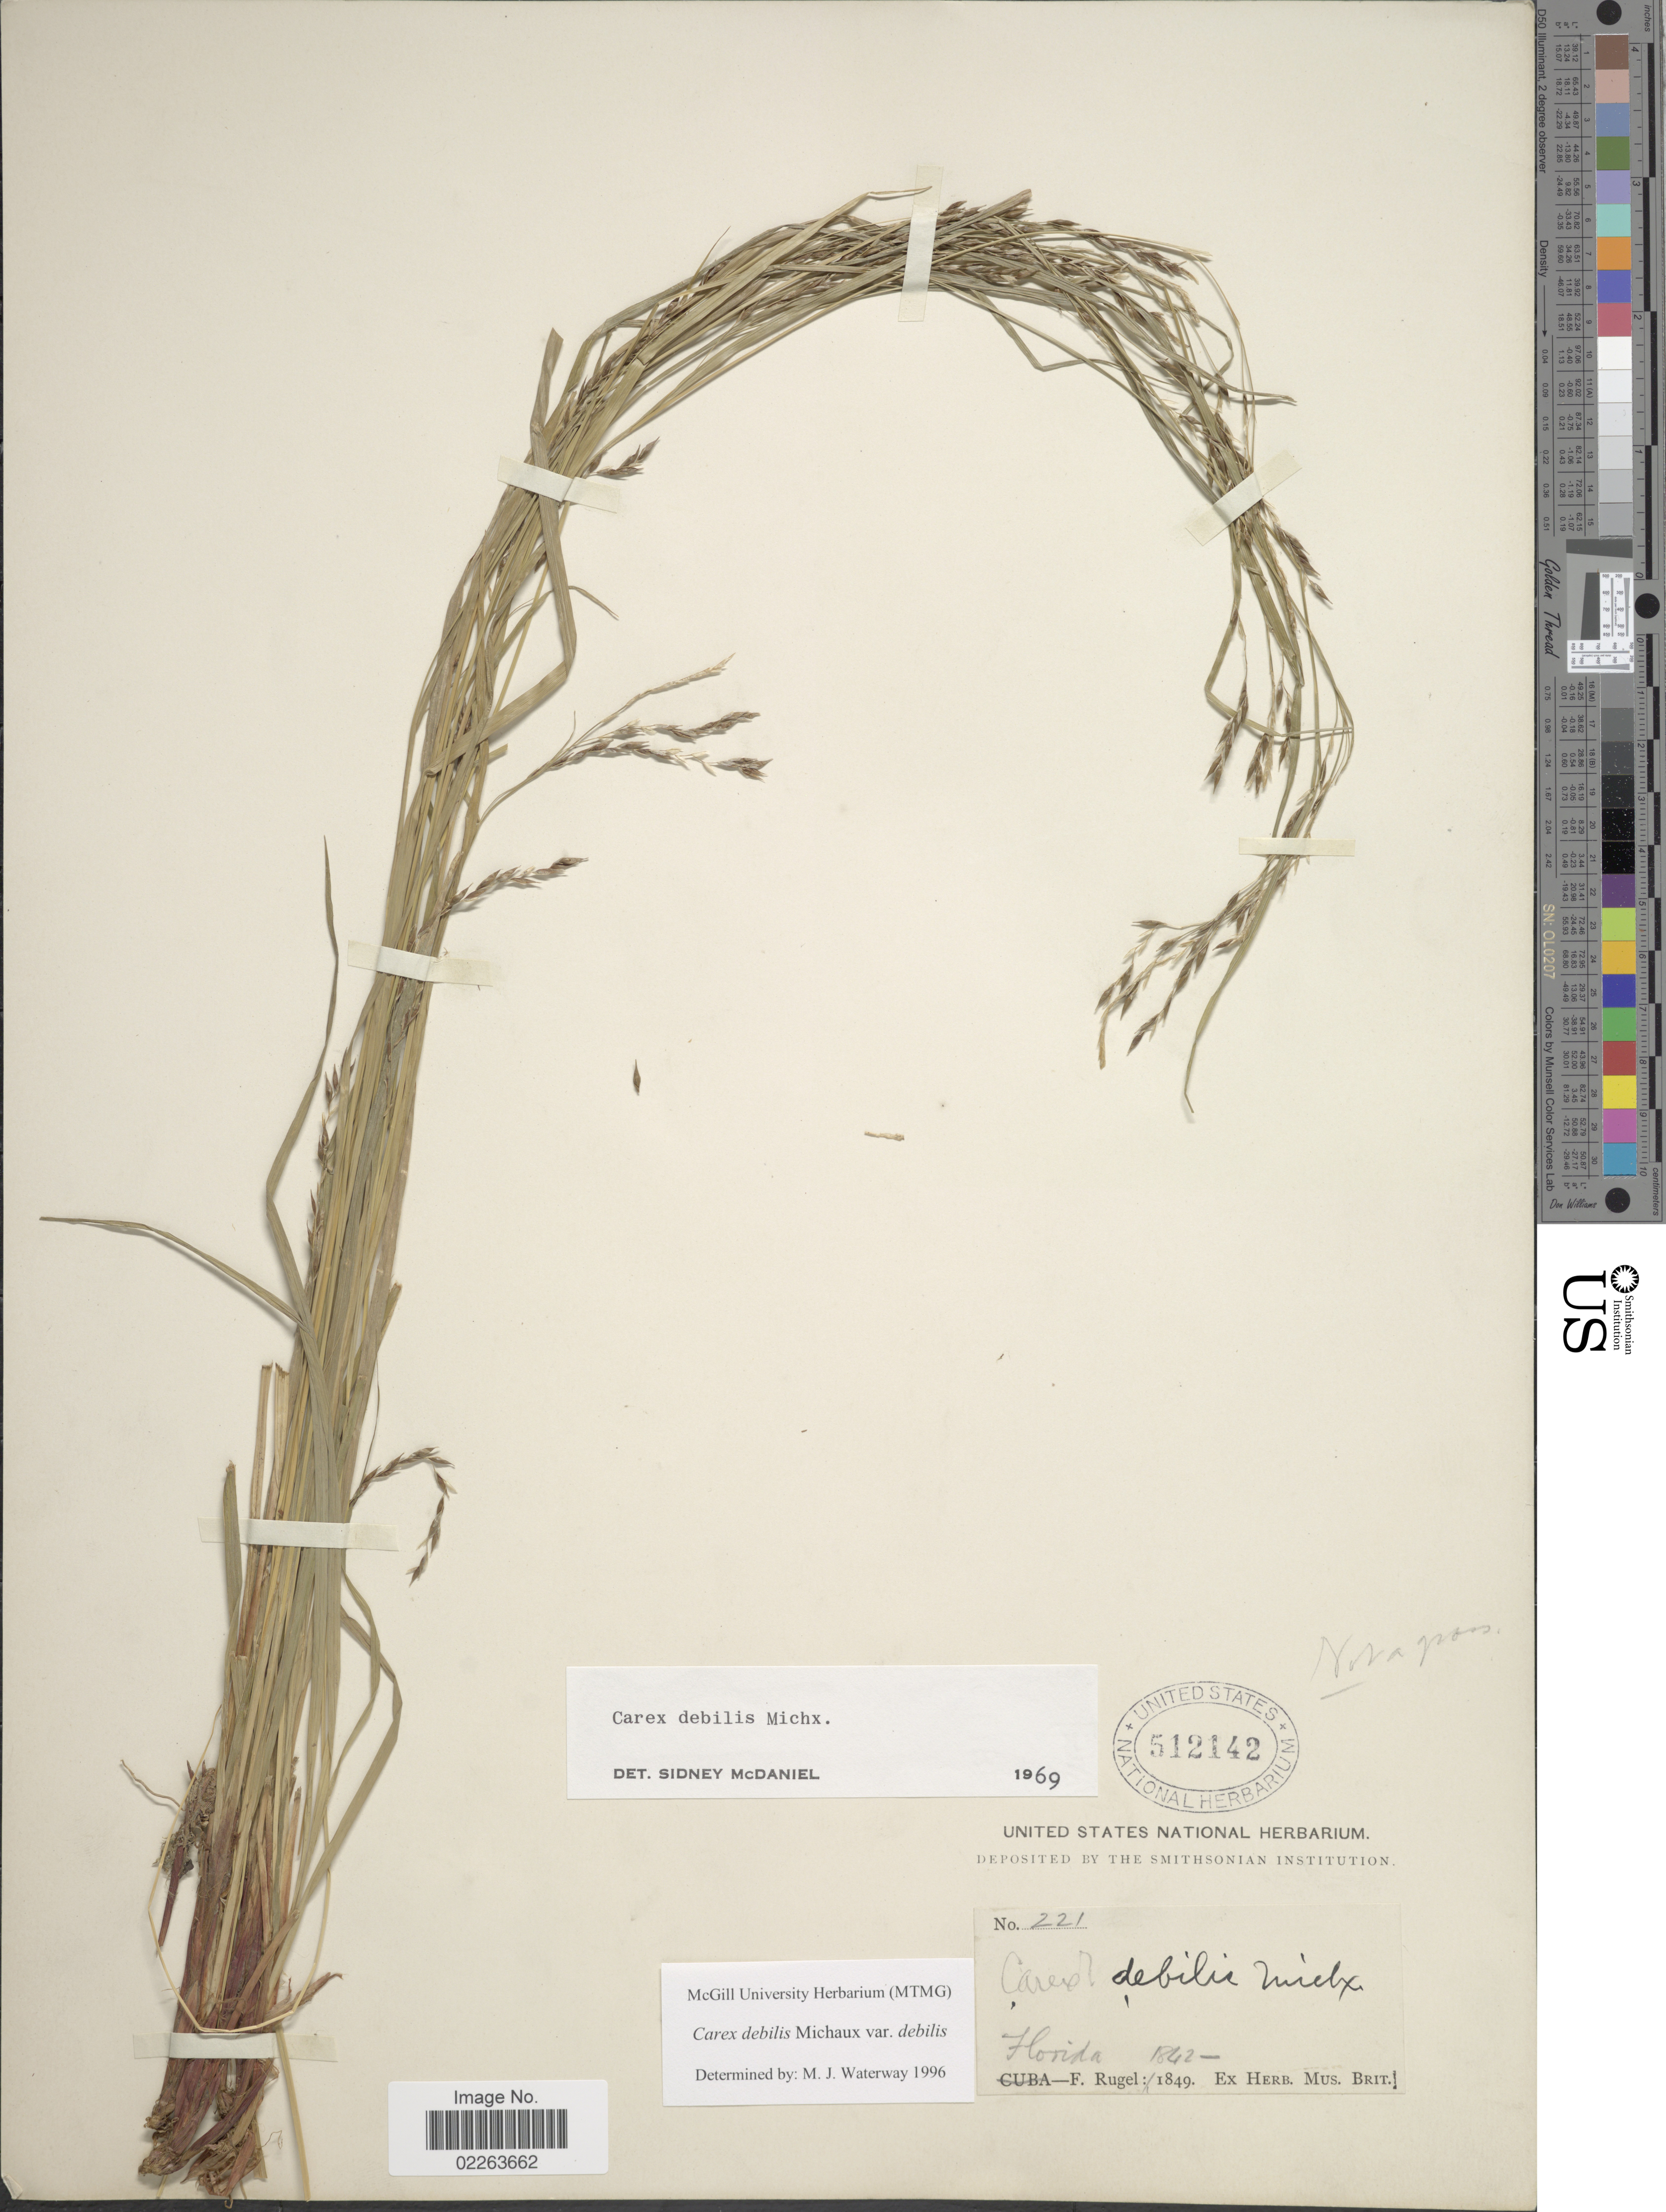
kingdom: Plantae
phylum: Tracheophyta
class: Liliopsida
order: Poales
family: Cyperaceae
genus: Carex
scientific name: Carex debilis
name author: Michx.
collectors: F. Rugel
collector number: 221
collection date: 1842/1849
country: United States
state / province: Florida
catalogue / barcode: US 512142